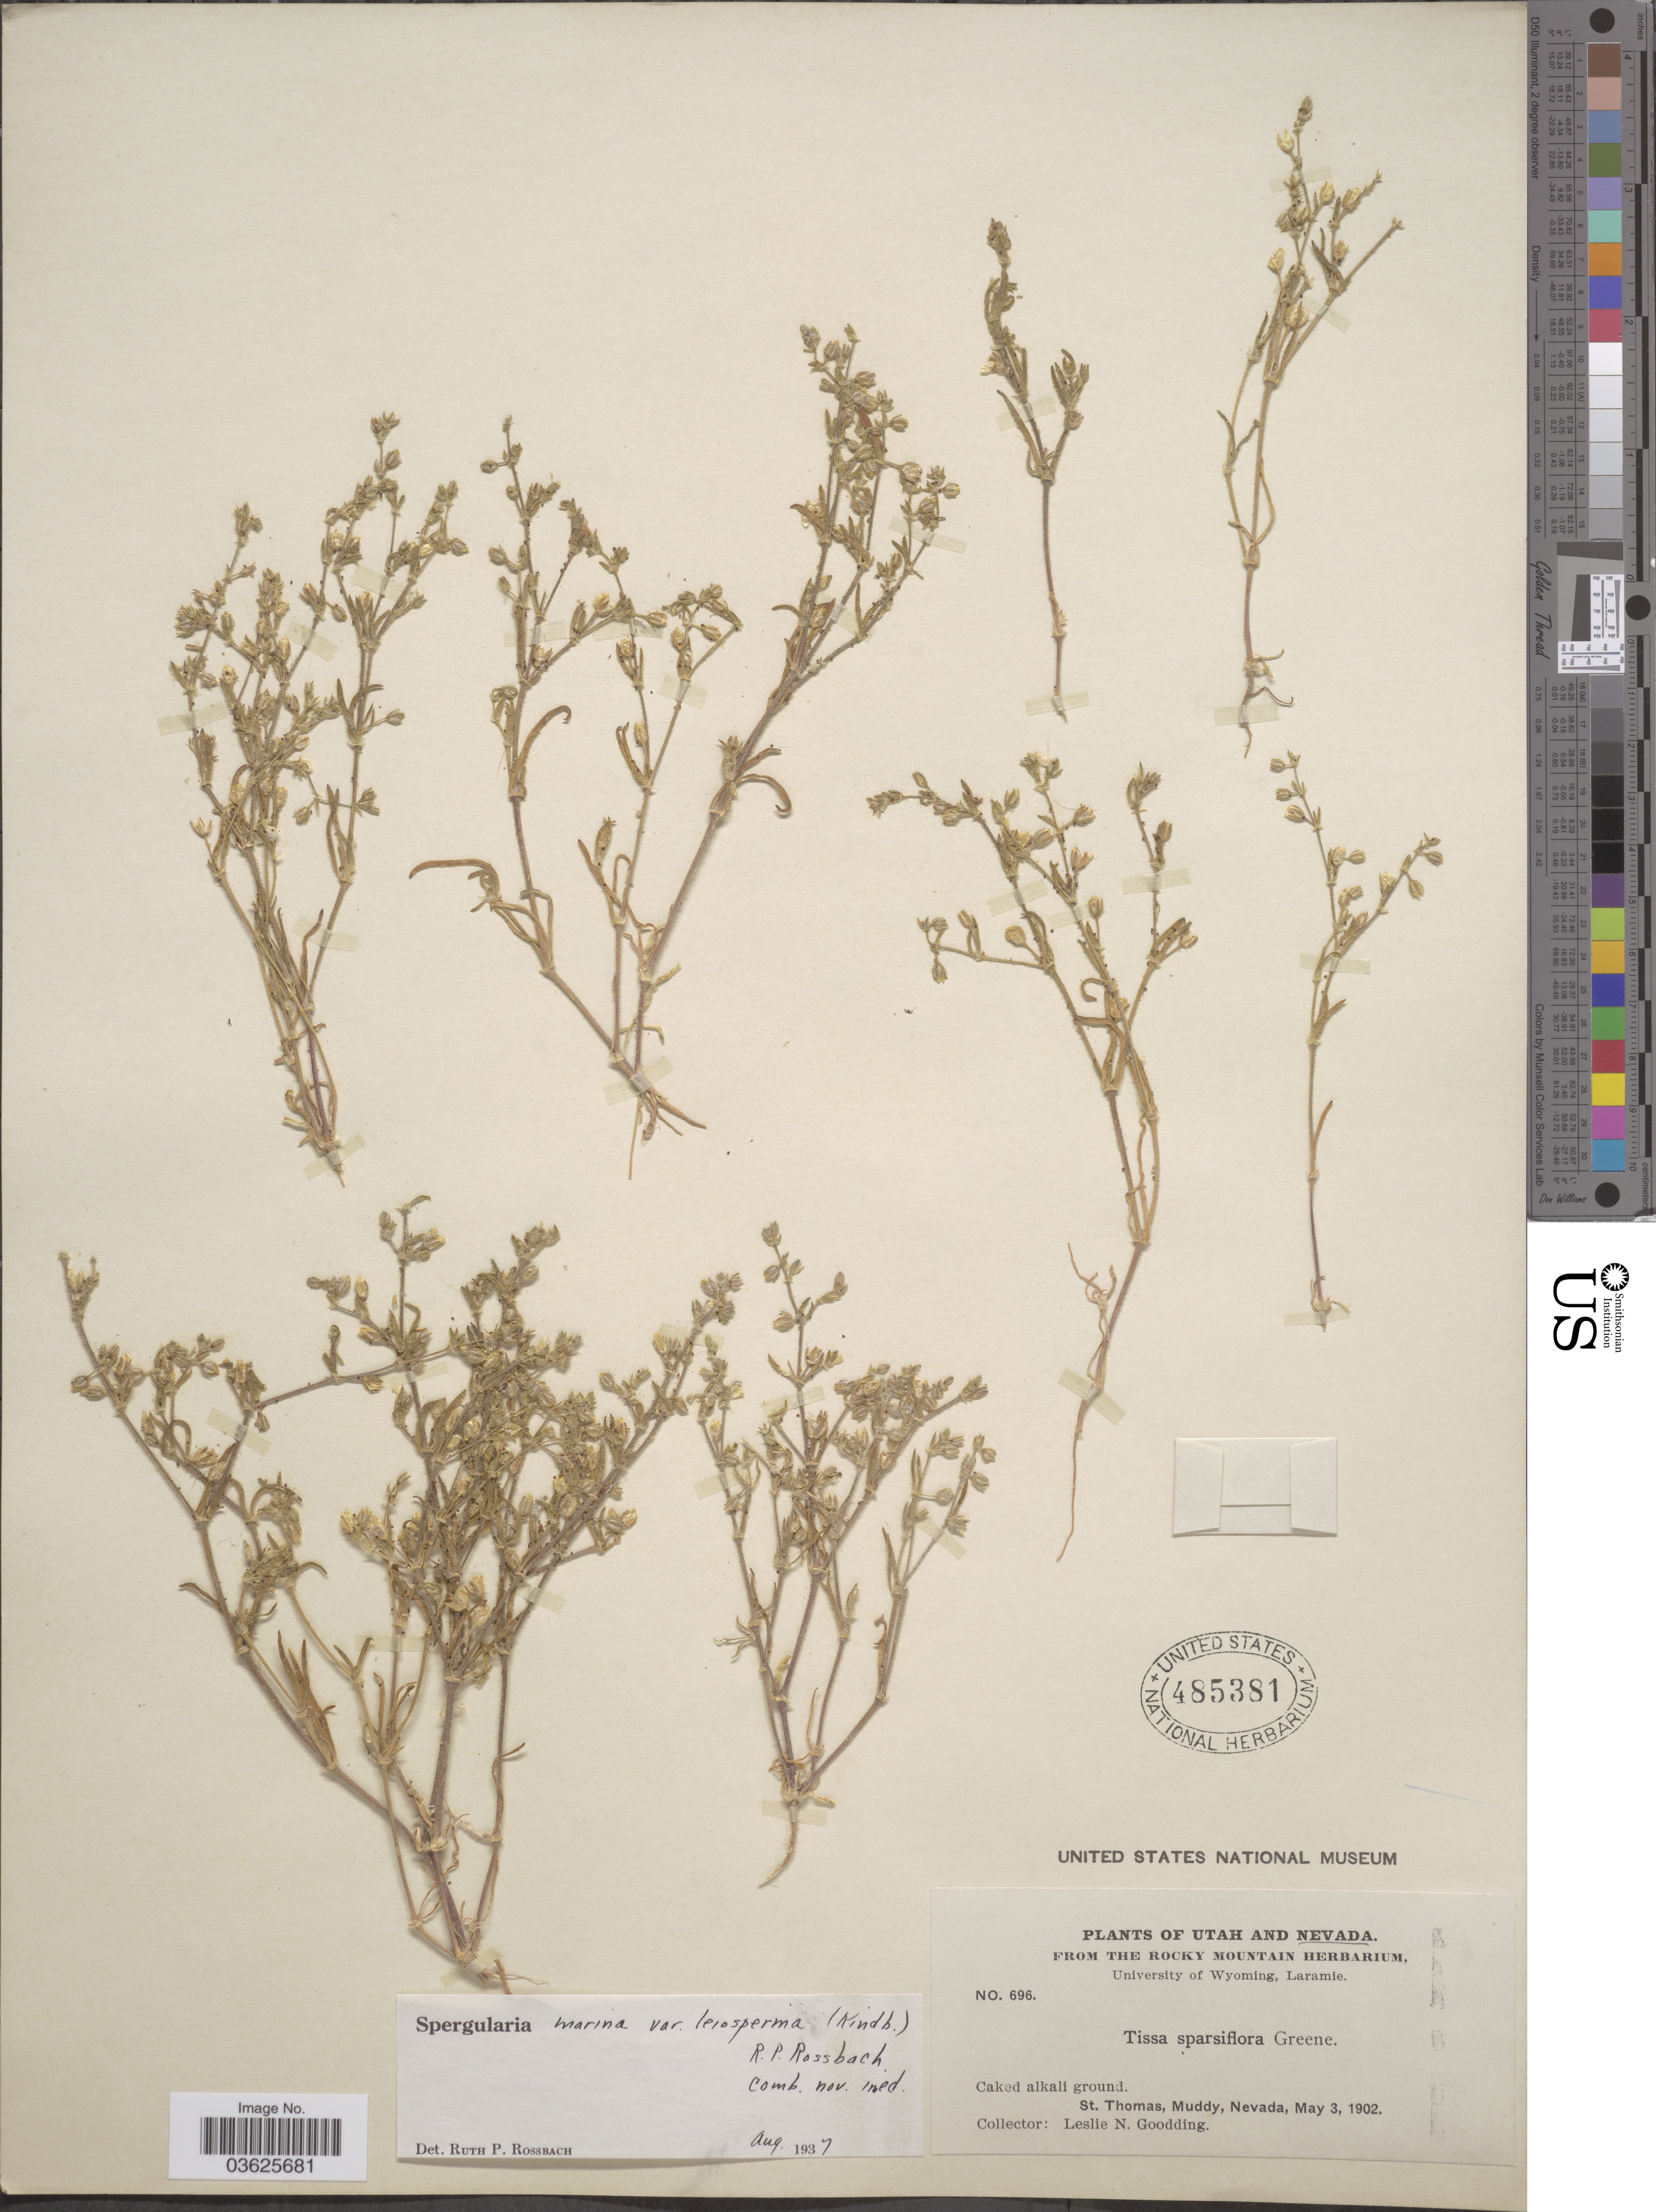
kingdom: Plantae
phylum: Tracheophyta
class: Magnoliopsida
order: Caryophyllales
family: Caryophyllaceae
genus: Spergularia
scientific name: Spergularia marina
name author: (L.) Griseb.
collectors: L. N. Goodding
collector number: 696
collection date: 1902-05-03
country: United States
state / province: Nevada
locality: St. Thomas, Muddy.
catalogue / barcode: US 485381